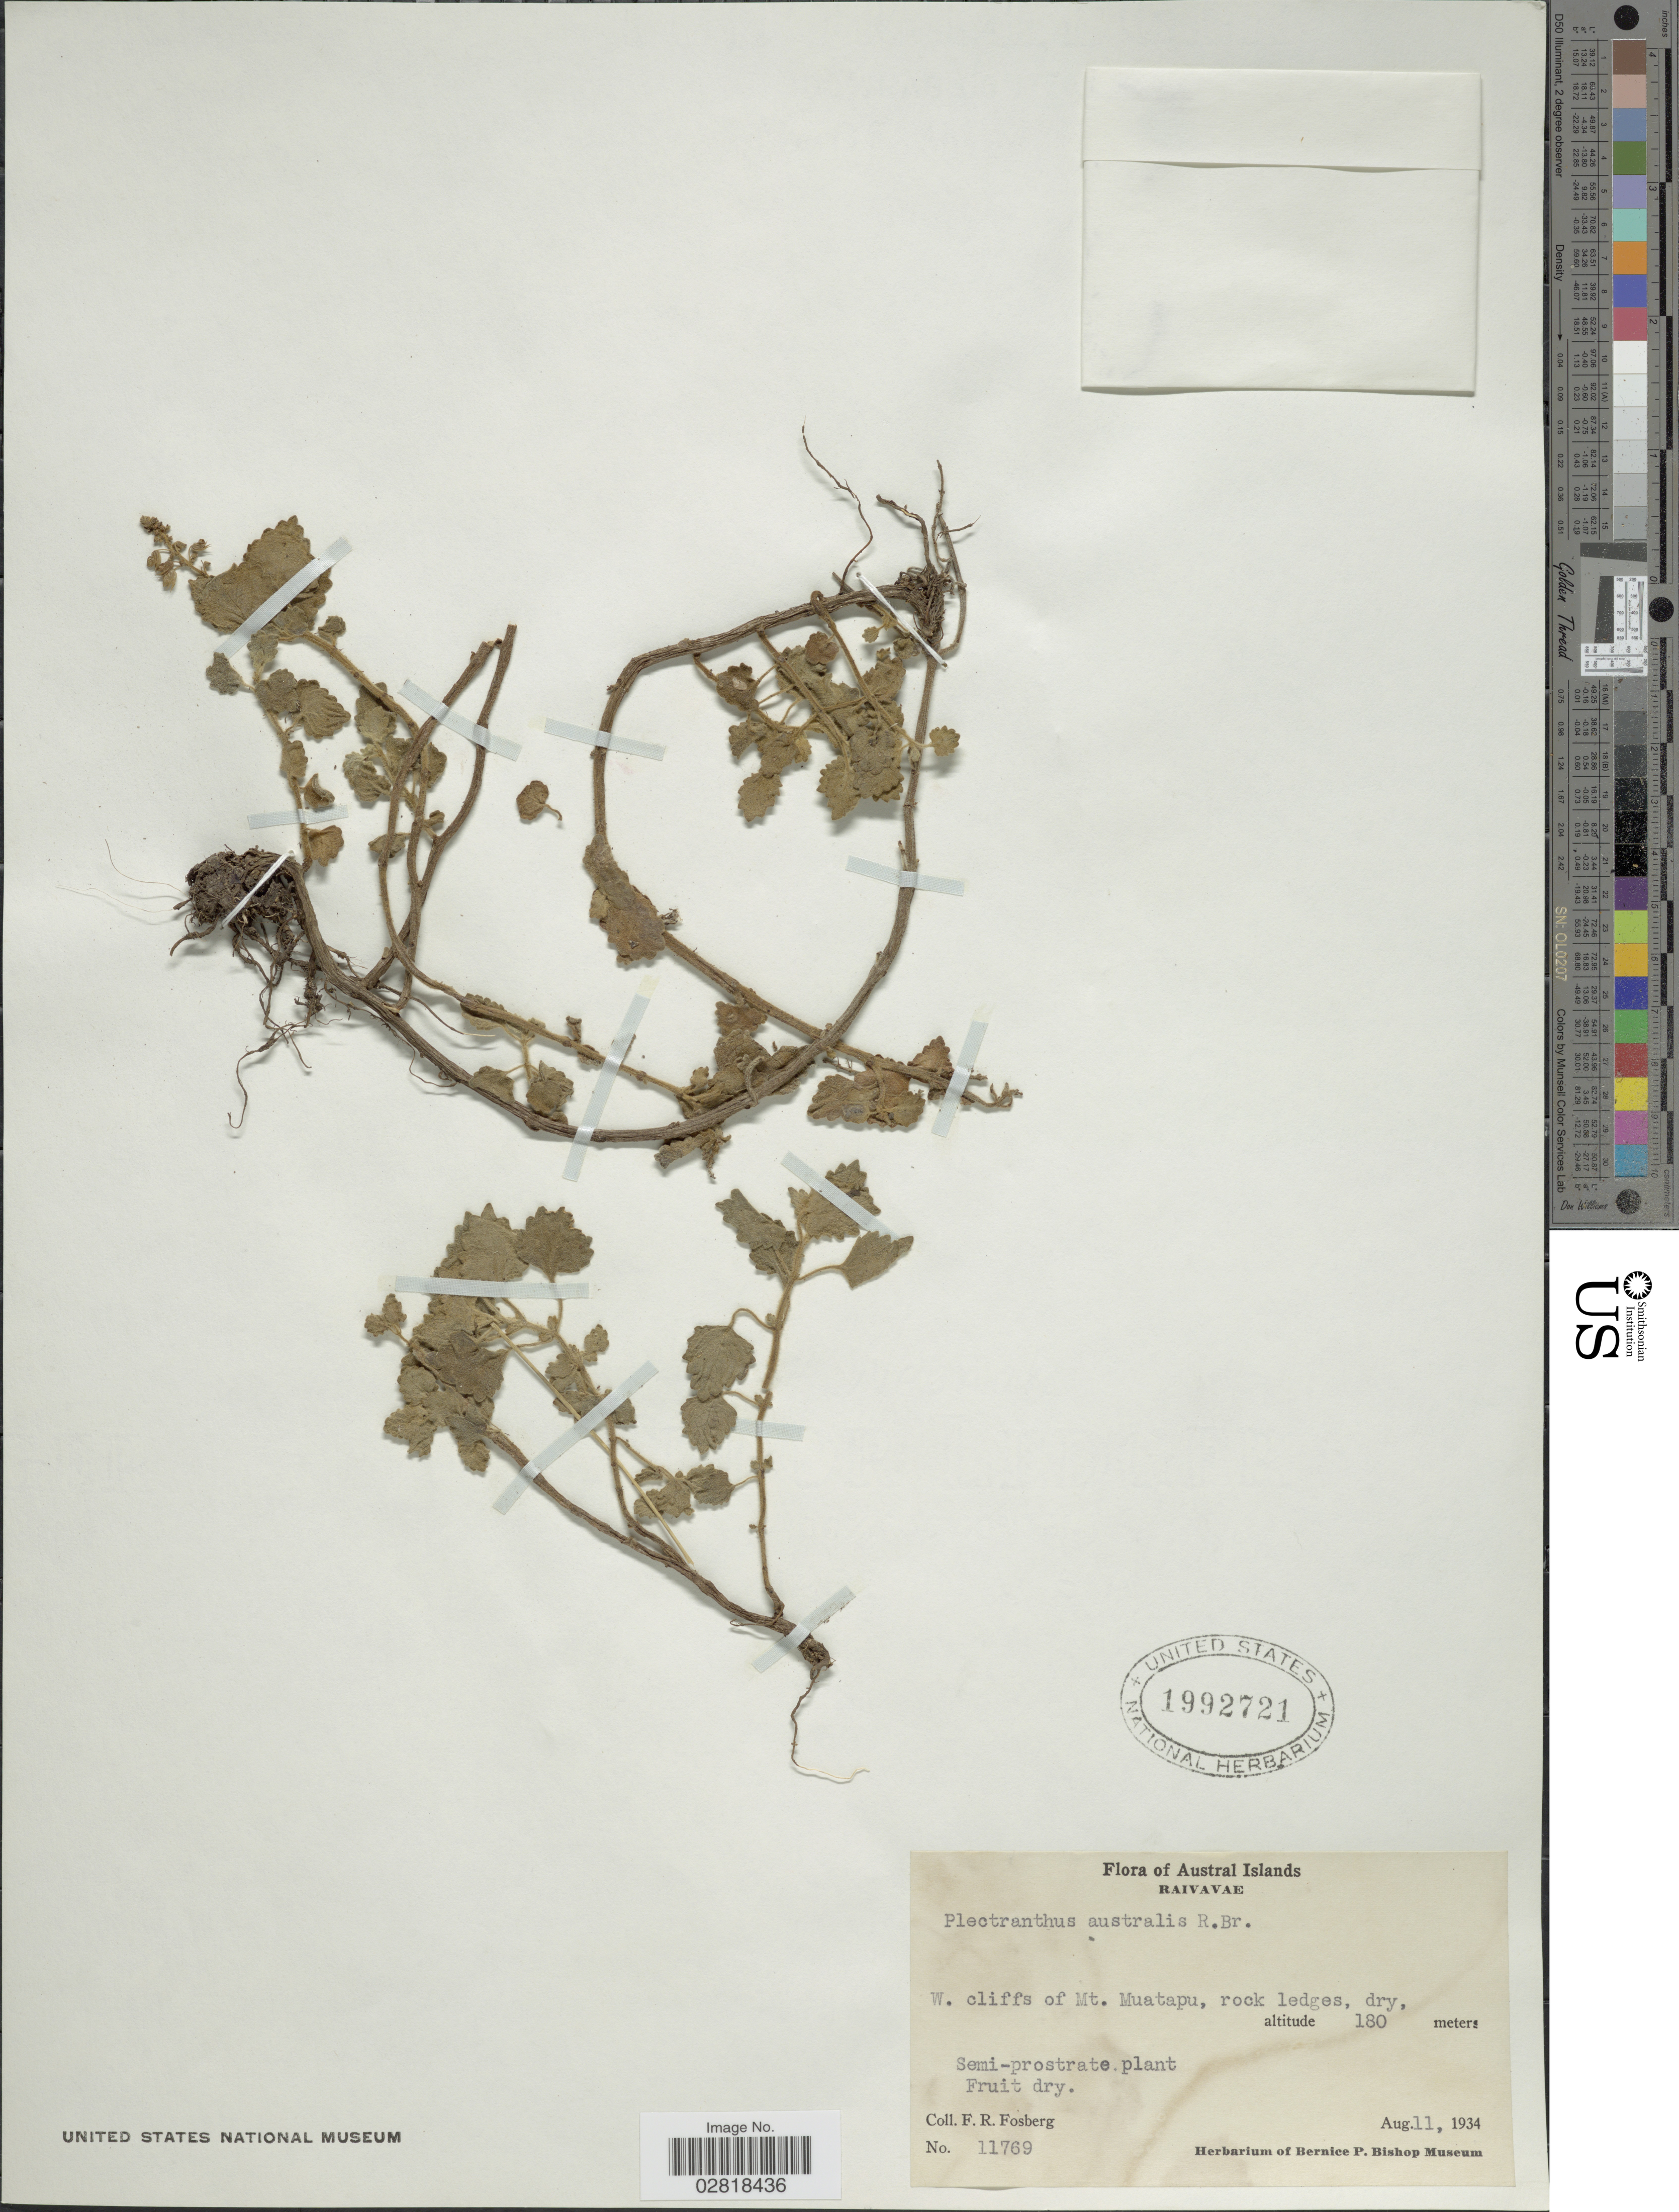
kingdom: Plantae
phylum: Tracheophyta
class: Magnoliopsida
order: Lamiales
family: Lamiaceae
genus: Coleus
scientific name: Coleus australis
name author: (Br.) A.J. Paton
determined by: Wagner, W. L., (BOT), Smithsonian Institution - National Museum of Natural History (UNITED STATES)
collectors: F. R. Fosberg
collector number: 11769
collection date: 1934-08-11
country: French Polynesia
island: Raivavae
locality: Austral Islands. Raivavae. W. cliffs of Mt. Muatapu, rock ledges.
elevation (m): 180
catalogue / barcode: US 1992721